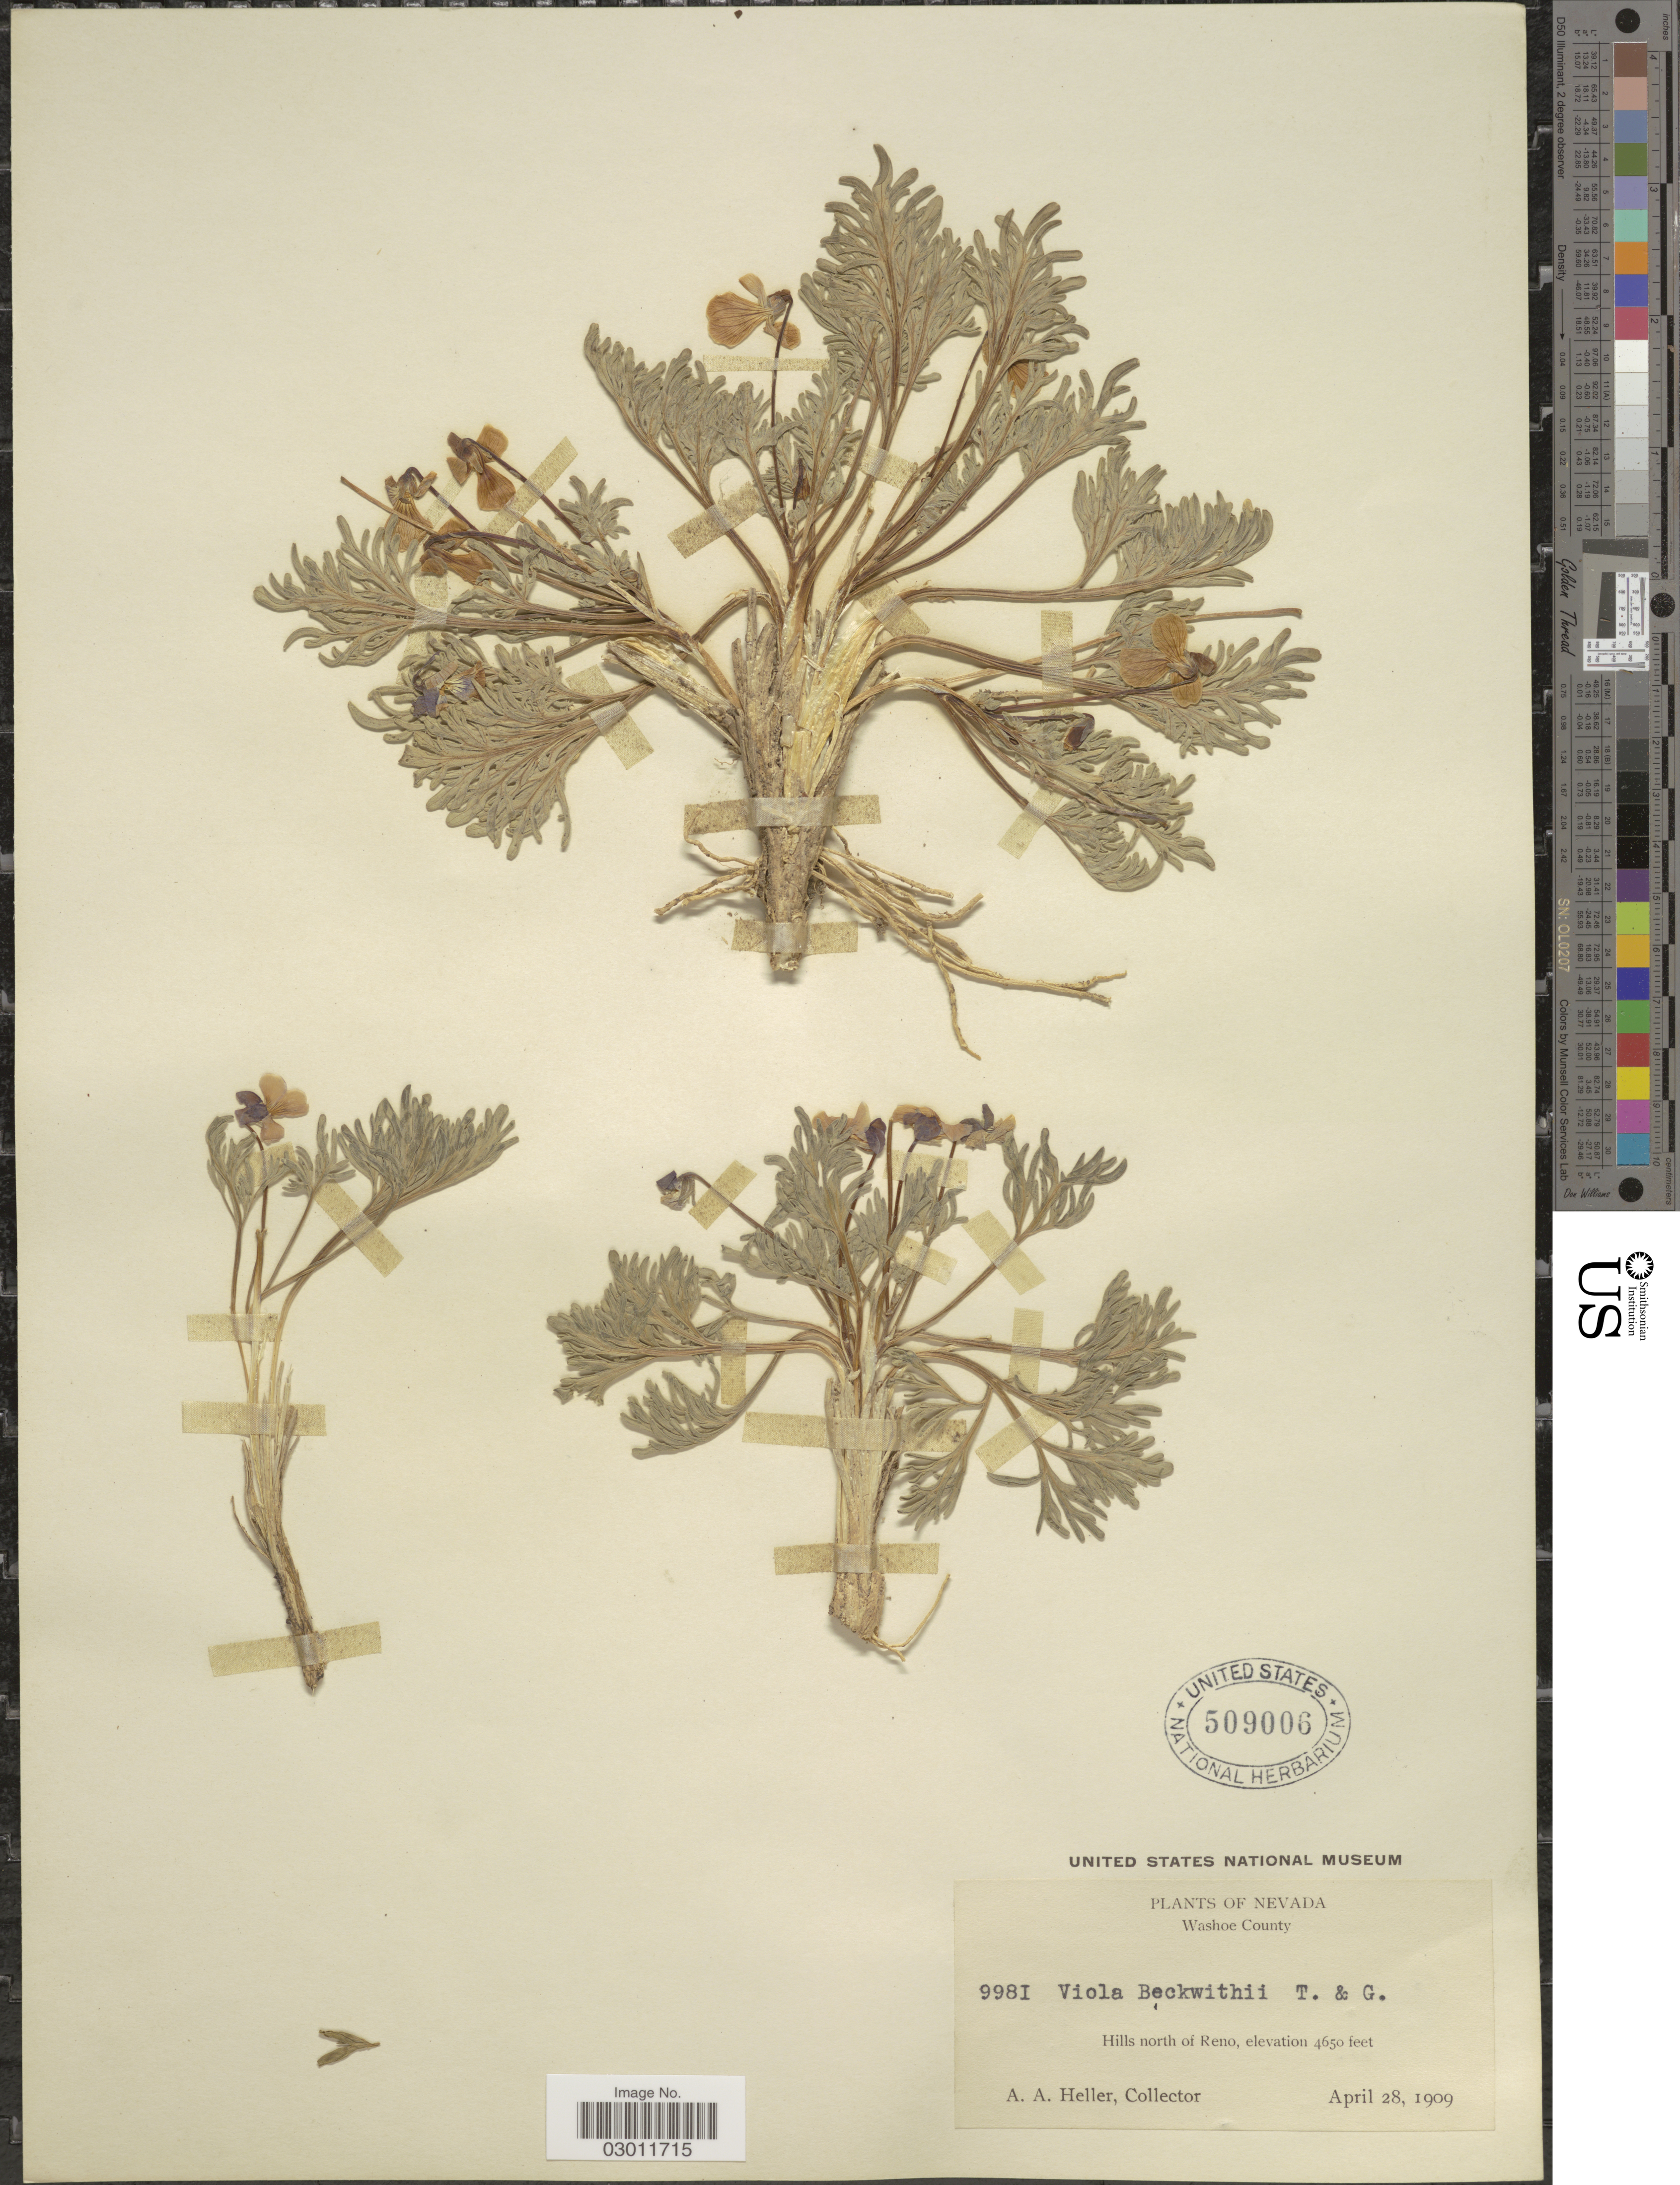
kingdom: Plantae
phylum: Tracheophyta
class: Magnoliopsida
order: Malpighiales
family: Violaceae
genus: Viola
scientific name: Viola beckwithii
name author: Torr.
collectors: A. A. Heller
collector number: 9981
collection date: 1909-04-28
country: United States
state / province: Nevada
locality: Washoe County, Hills north of Reno.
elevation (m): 1417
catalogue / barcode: US 509006